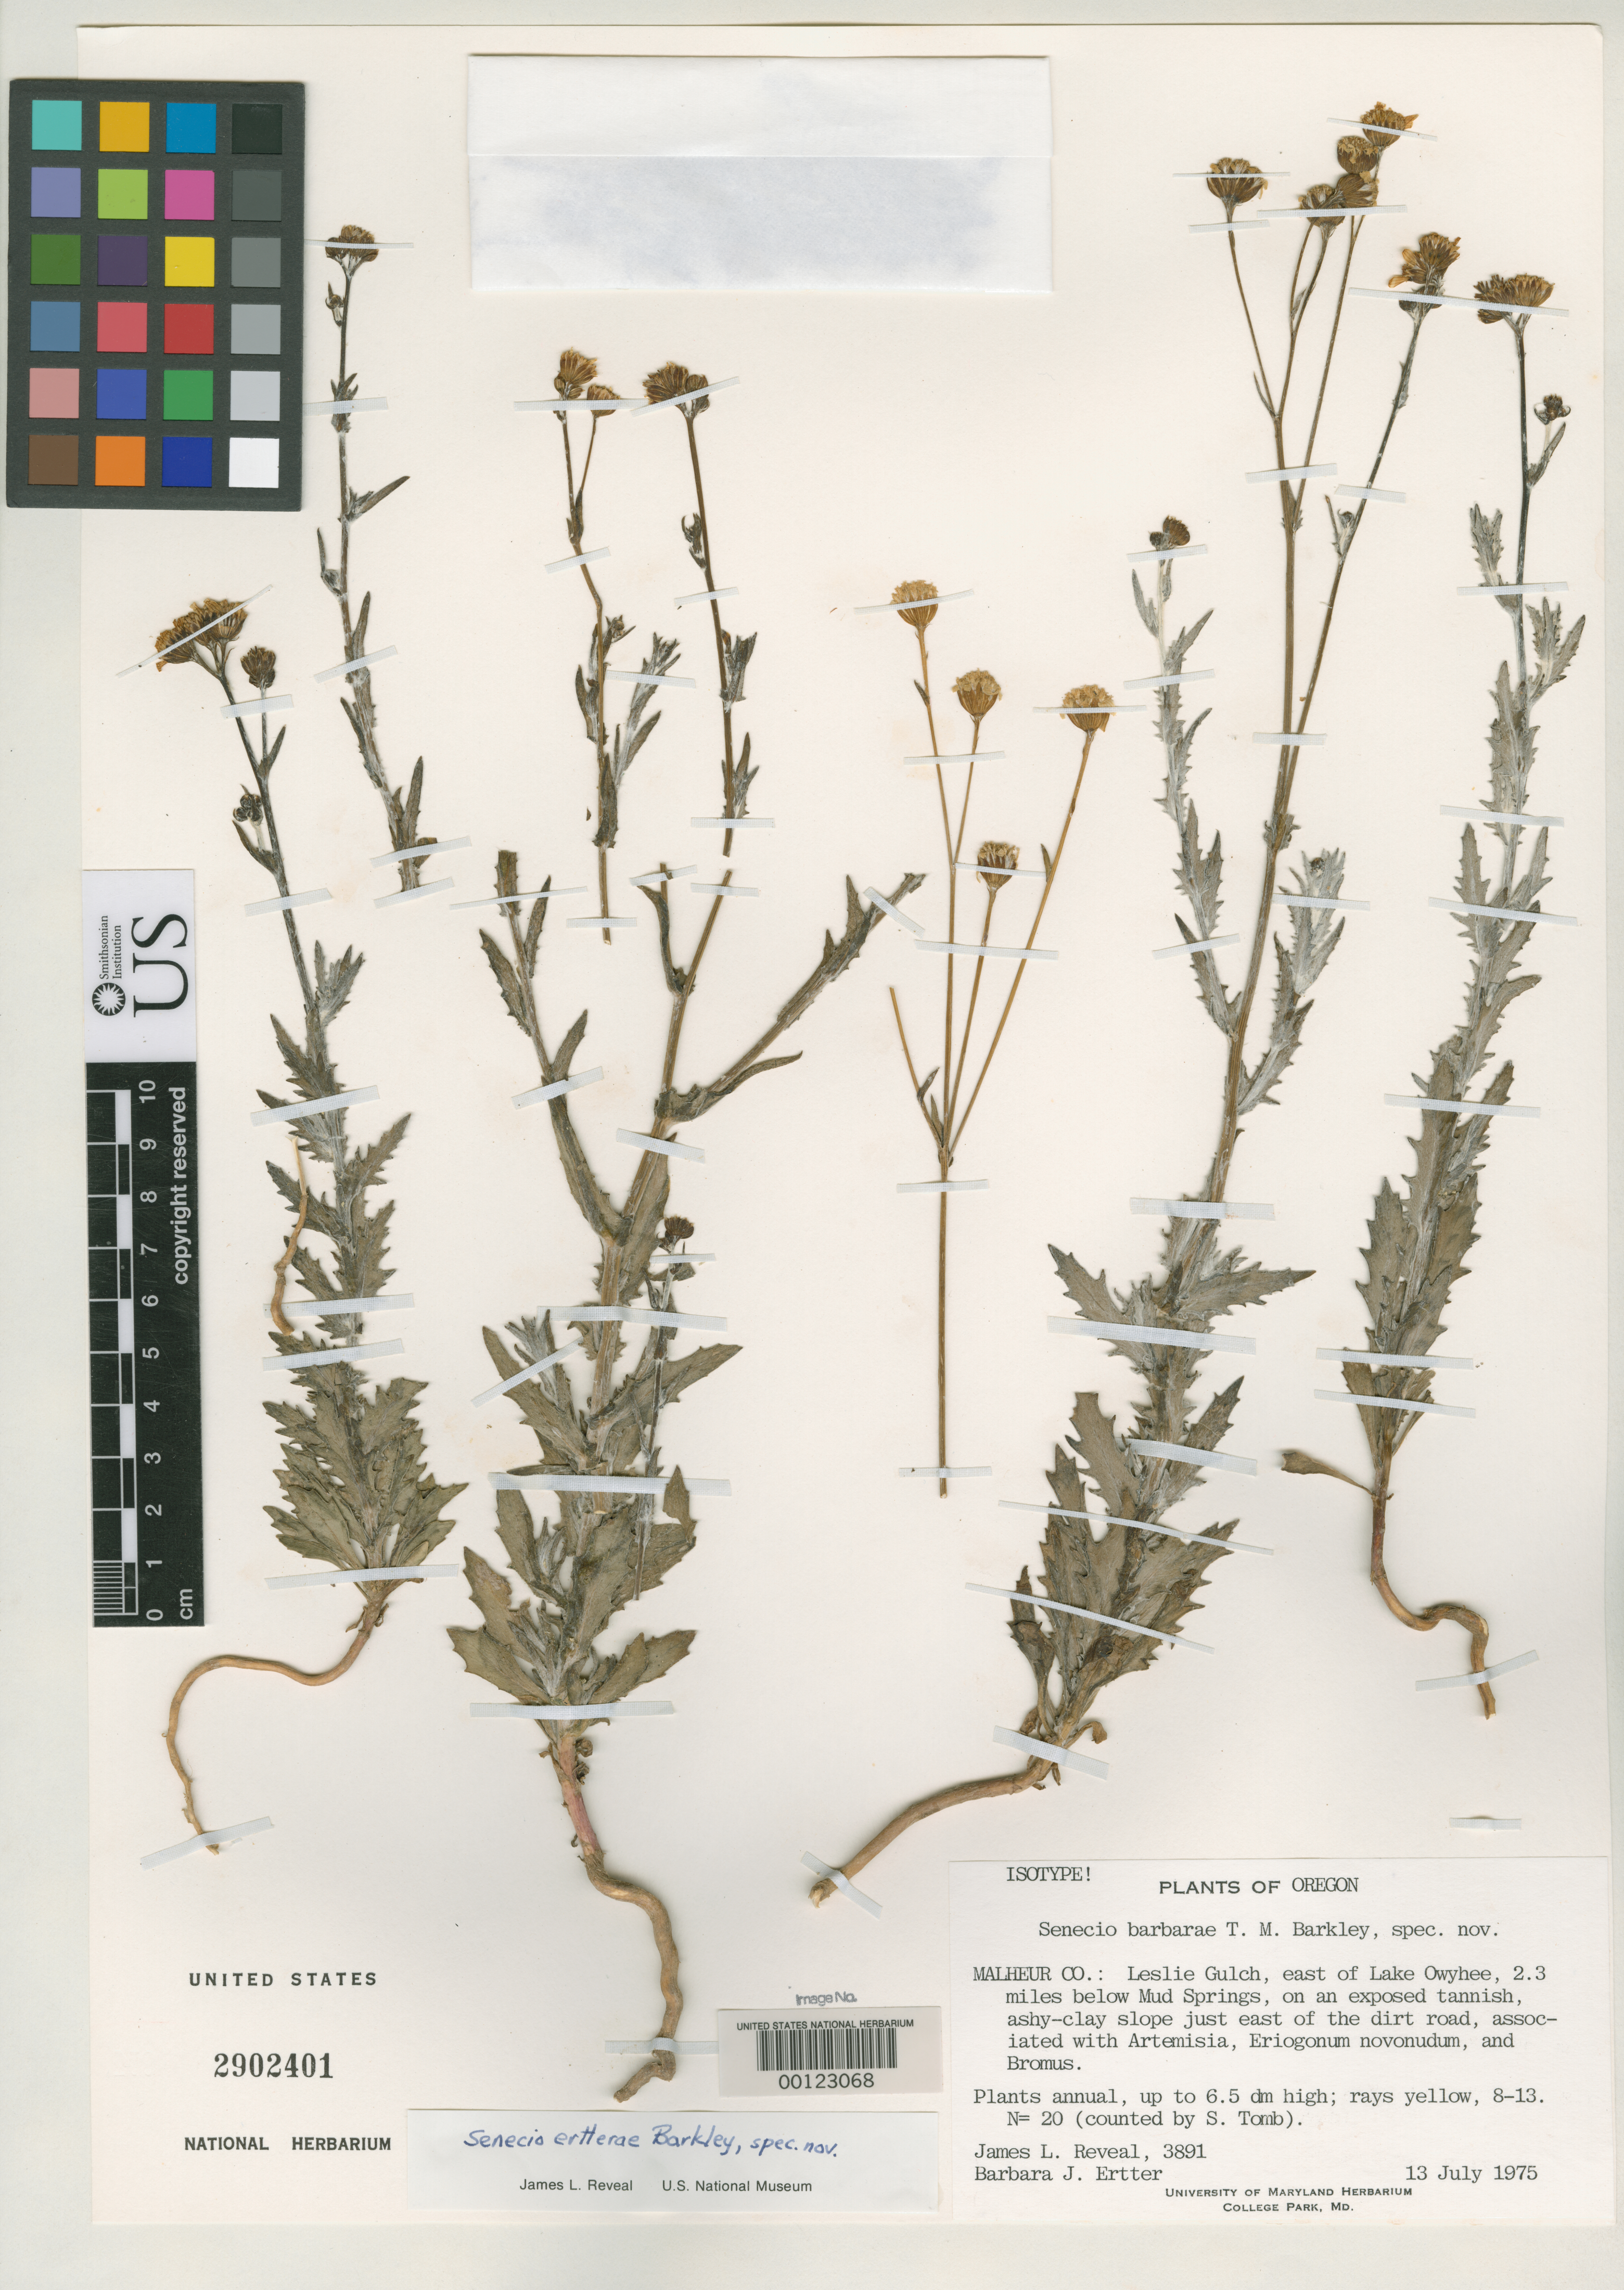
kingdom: Plantae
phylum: Tracheophyta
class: Magnoliopsida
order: Asterales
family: Asteraceae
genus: Senecio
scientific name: Senecio ertterae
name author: T.M. Barkley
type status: Isotype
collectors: J. L. Reveal & B. Ertter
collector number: Reveal 3891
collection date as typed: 13 Jul 1975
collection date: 1975-07-13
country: United States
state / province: Oregon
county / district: Malheur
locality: Leslie Gulch, east of Lake Owyhee, below Meud Springs.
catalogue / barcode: US 2902401